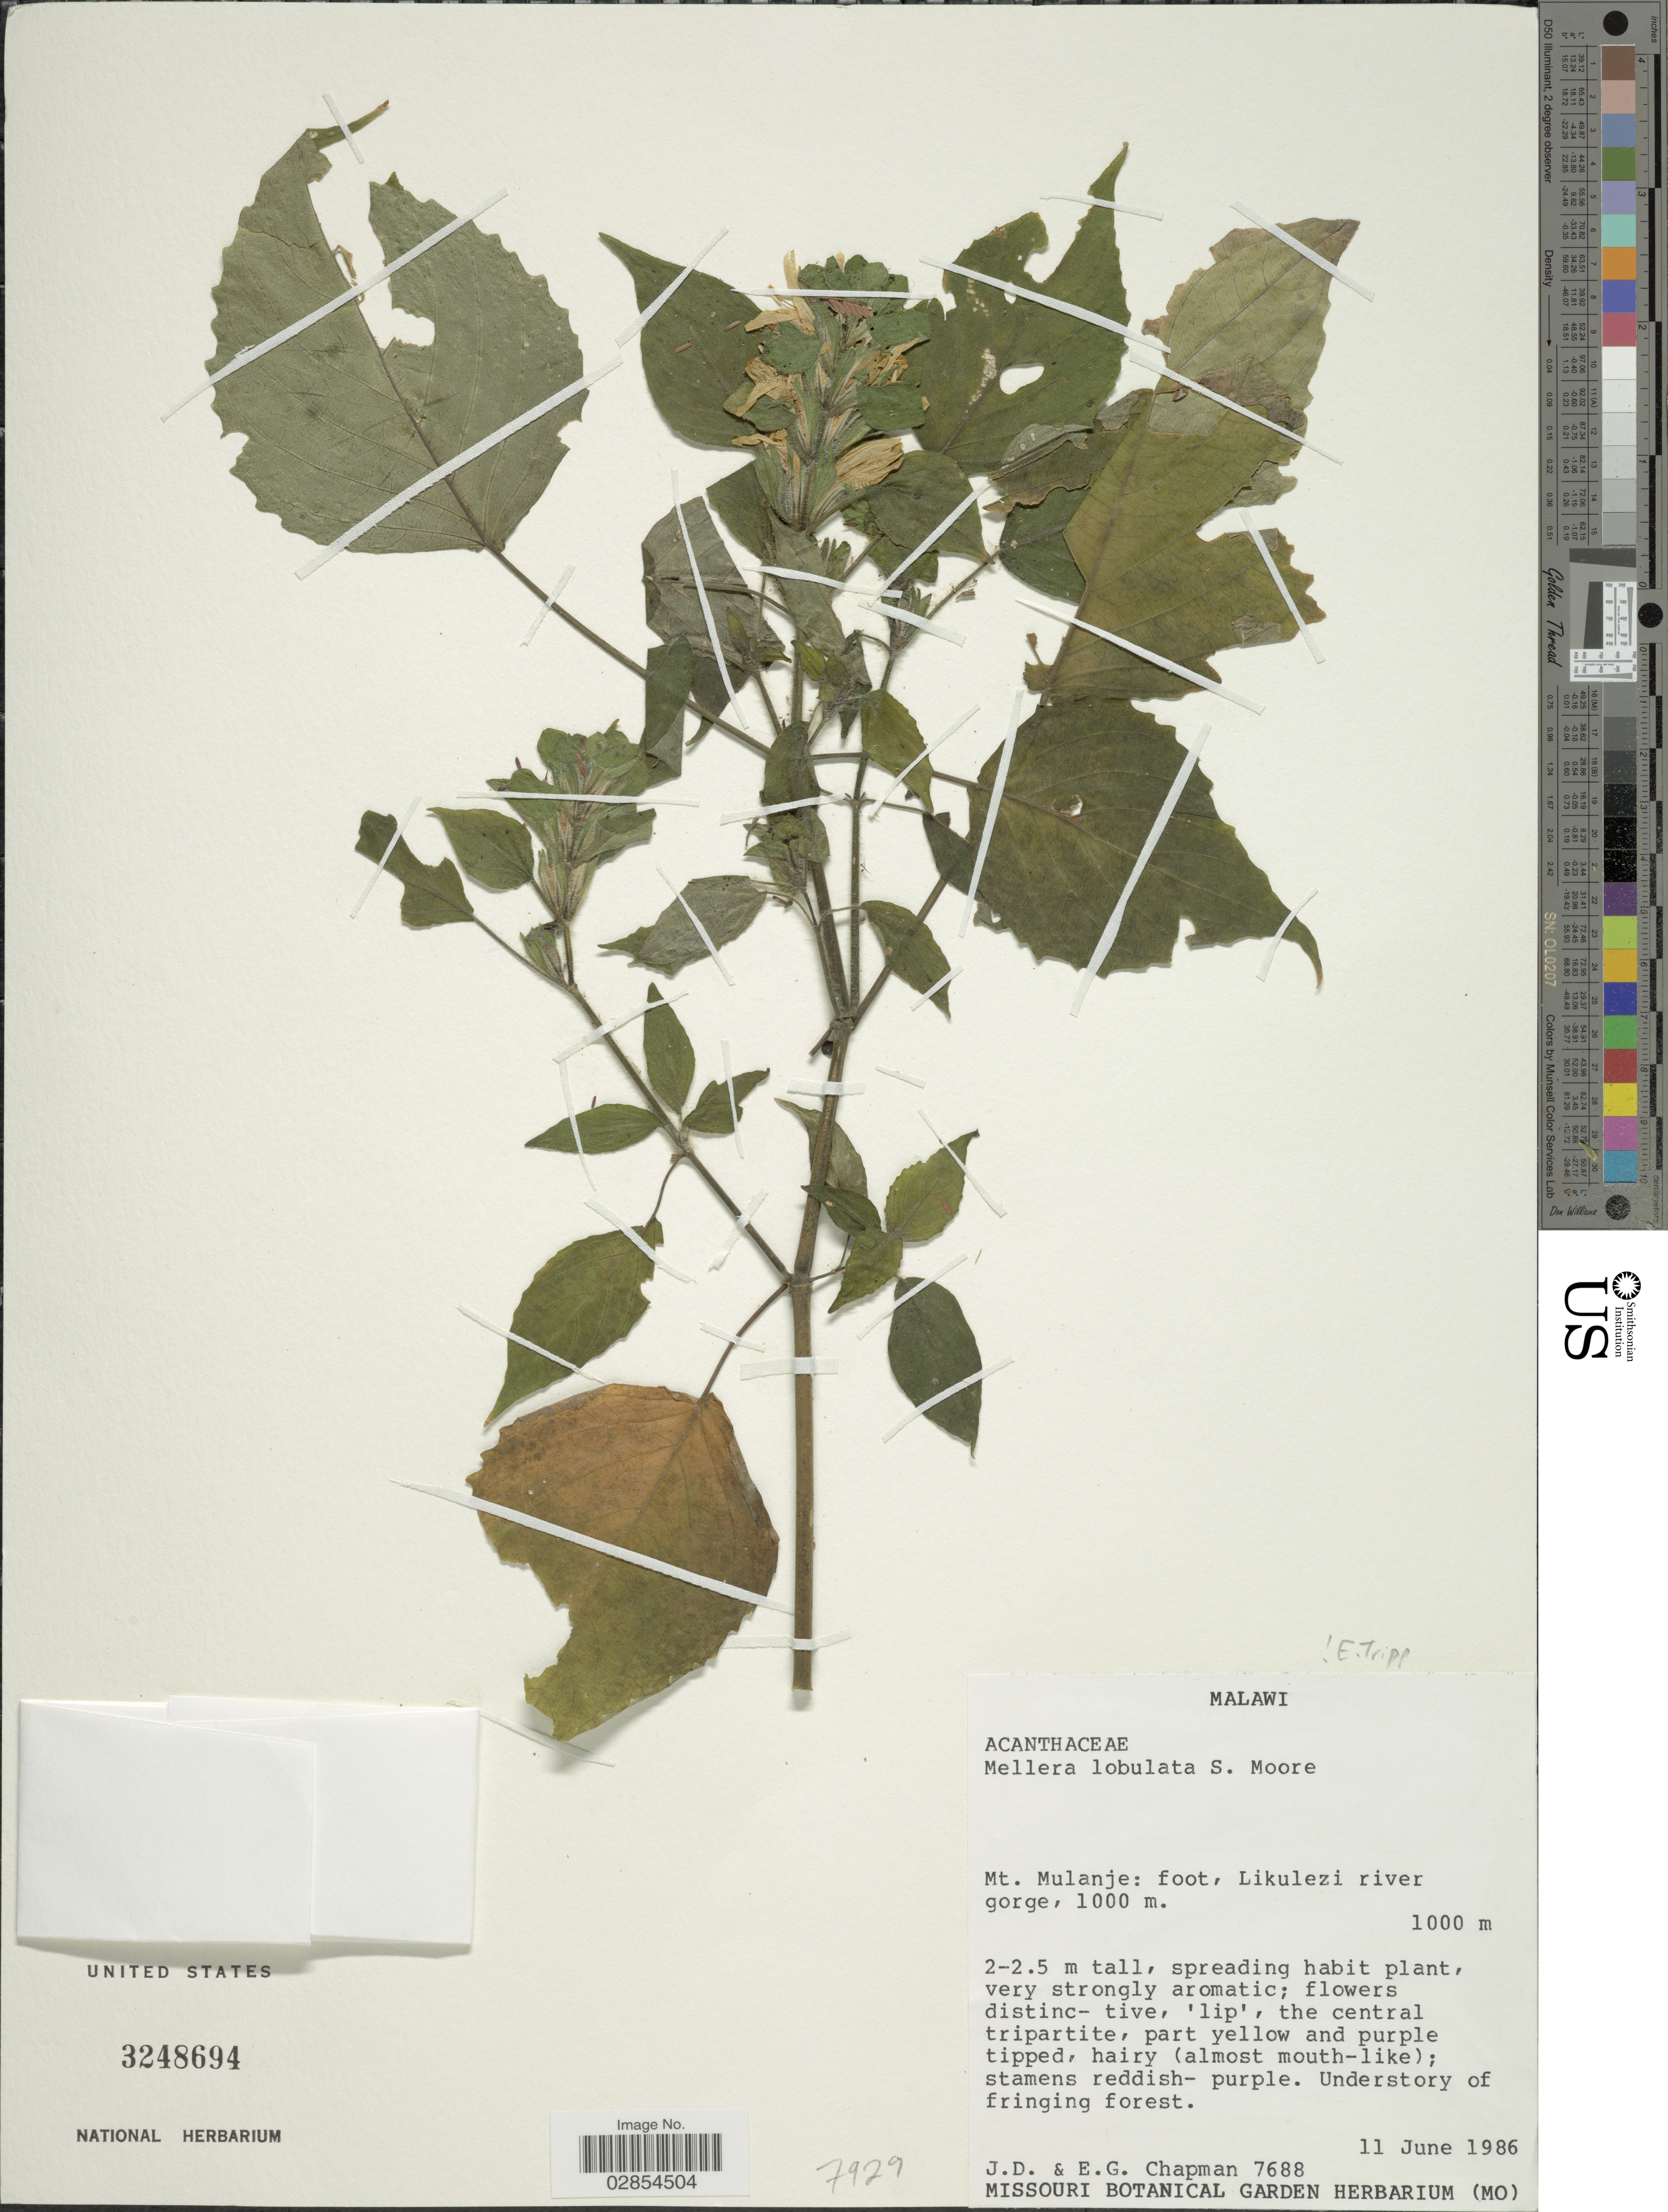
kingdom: Plantae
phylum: Tracheophyta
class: Magnoliopsida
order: Lamiales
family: Acanthaceae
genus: Mellera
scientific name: Mellera lobulata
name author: S. Moore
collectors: J. D. Chapman & E. Chapman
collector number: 7688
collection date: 1986-06-11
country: Malawi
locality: Mt. Mulanje: foot. Likuleze river gorge.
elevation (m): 1000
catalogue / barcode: US 3248694